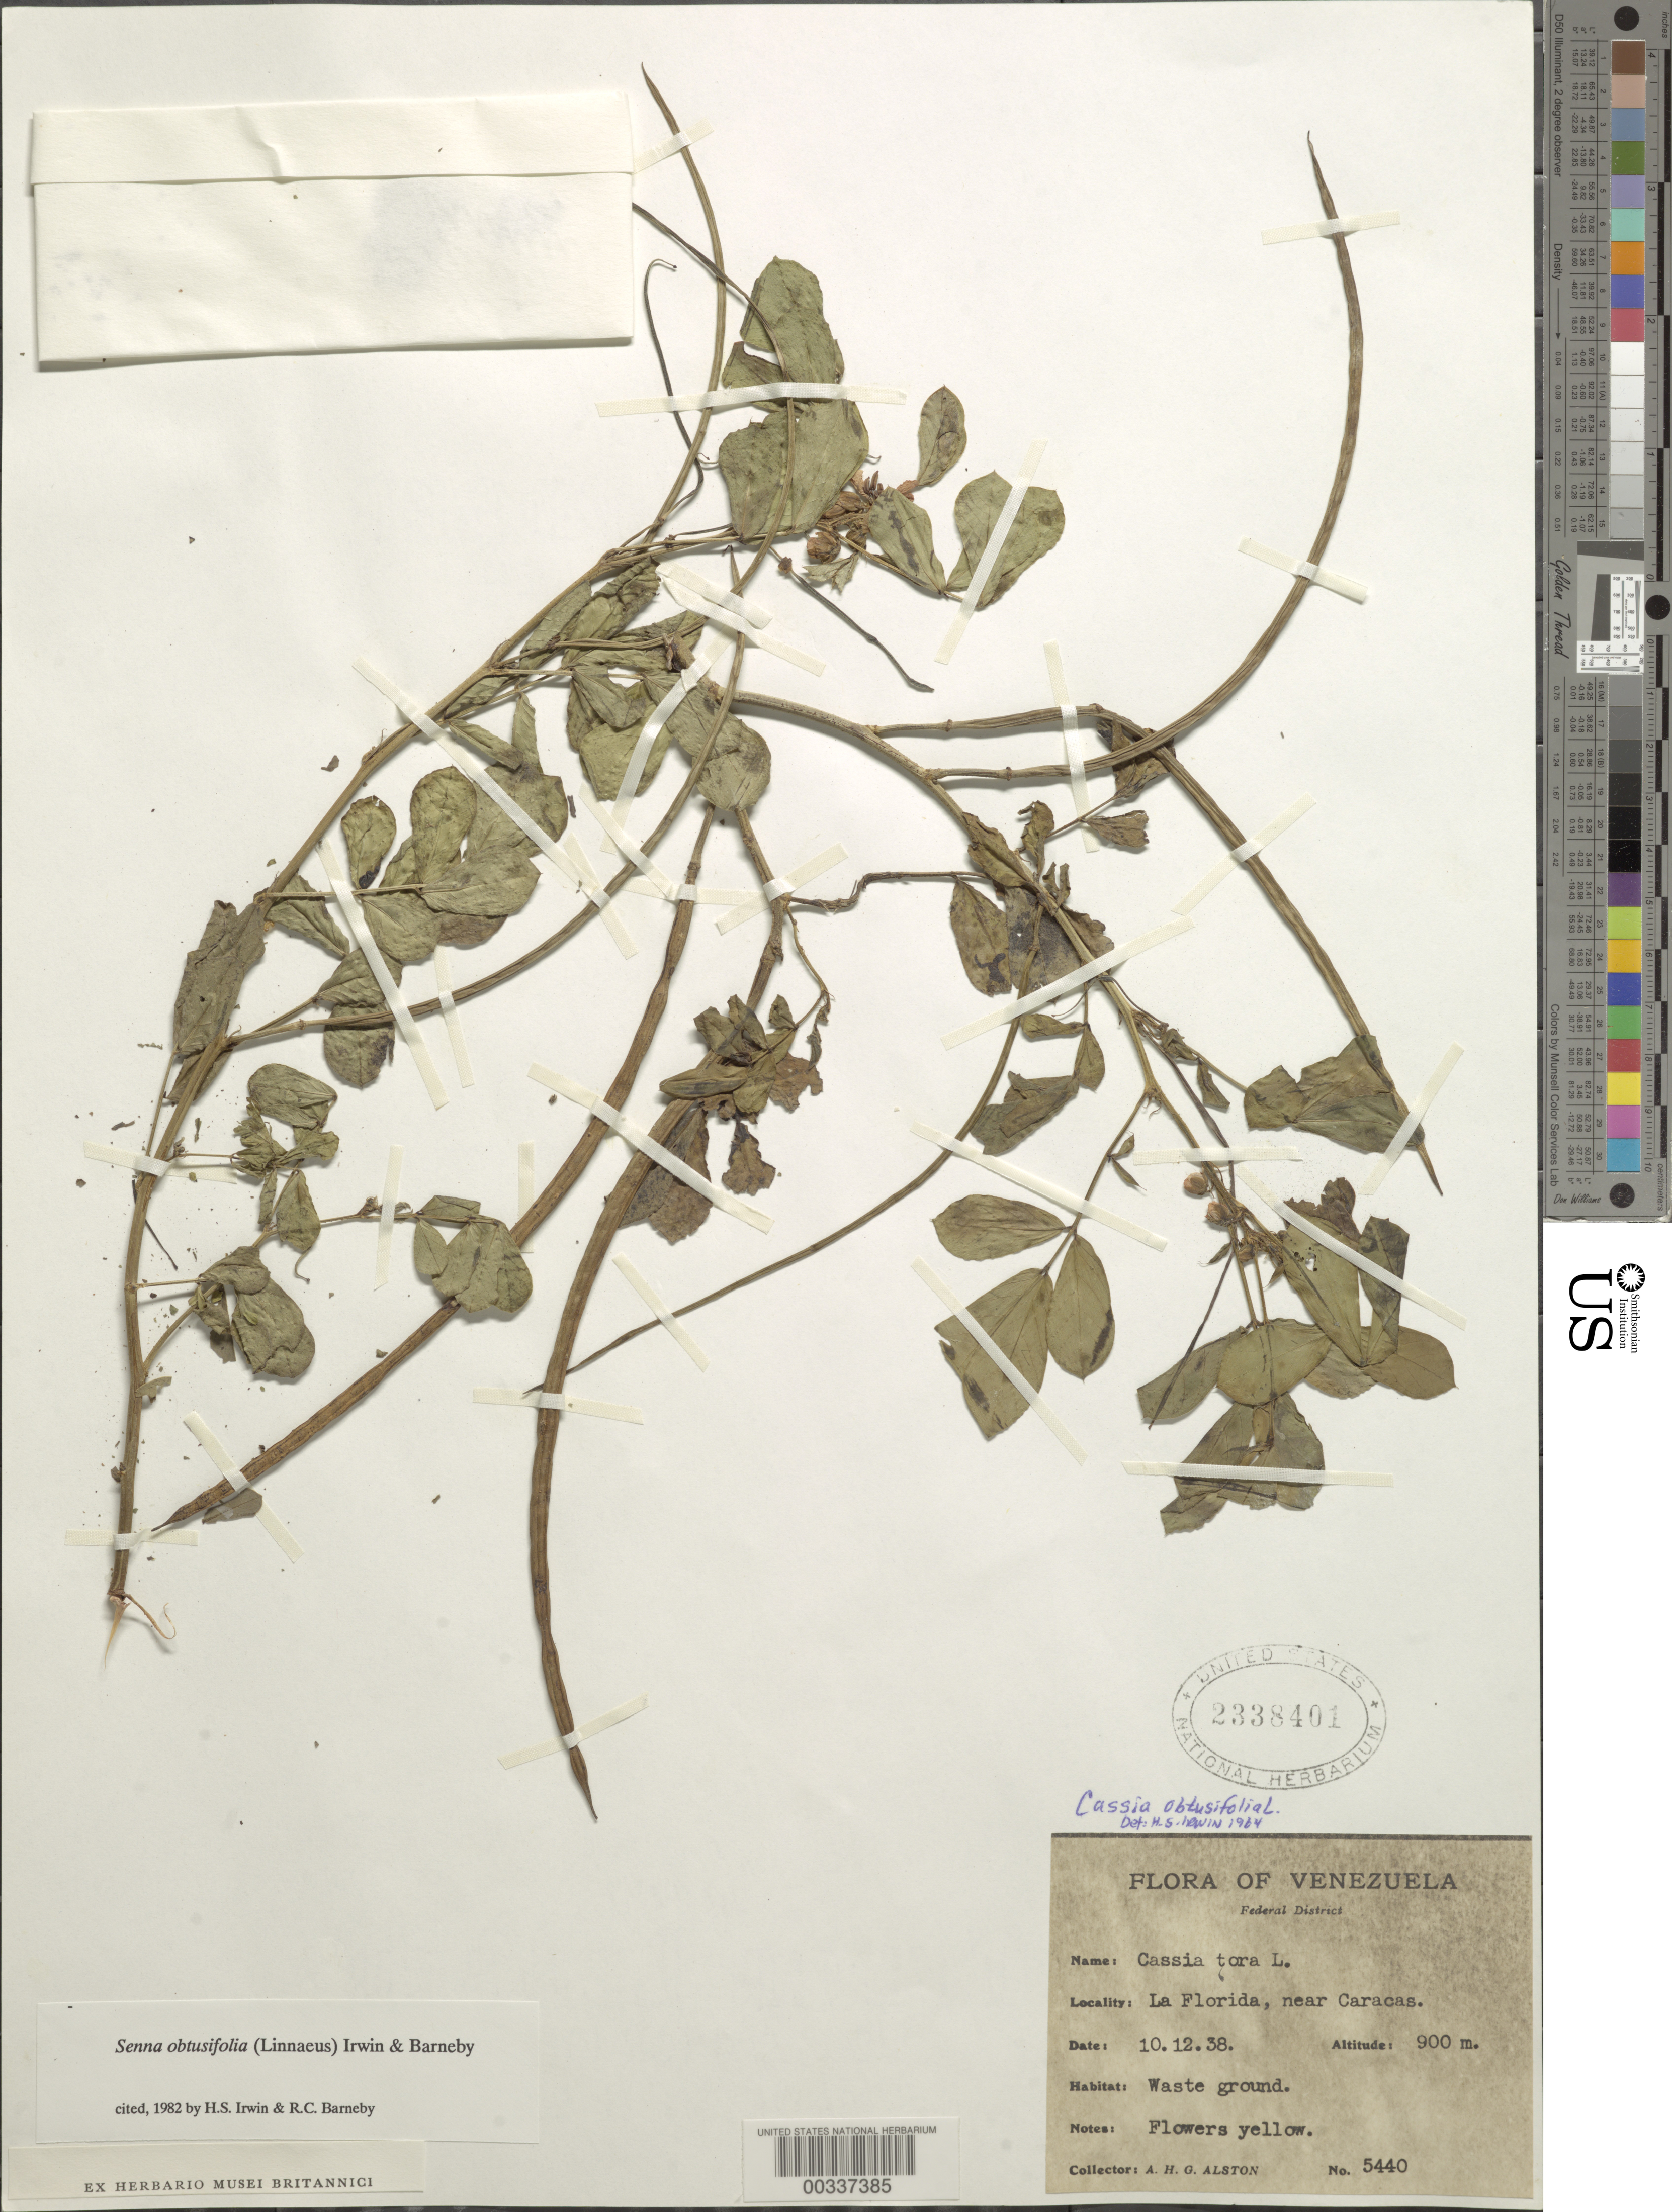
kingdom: Plantae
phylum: Tracheophyta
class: Magnoliopsida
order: Fabales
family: Fabaceae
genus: Senna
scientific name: Senna obtusifolia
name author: (L.) H.S. Irwin & Barneby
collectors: A. H. Alston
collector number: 5440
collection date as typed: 10 Dec 1938 or 12 Oct 1938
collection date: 1938-10-12 or 1938-12-10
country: Venezuela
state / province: Distrito Federal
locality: La florida, near caracas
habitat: Waste ground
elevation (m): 900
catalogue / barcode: US 2338401